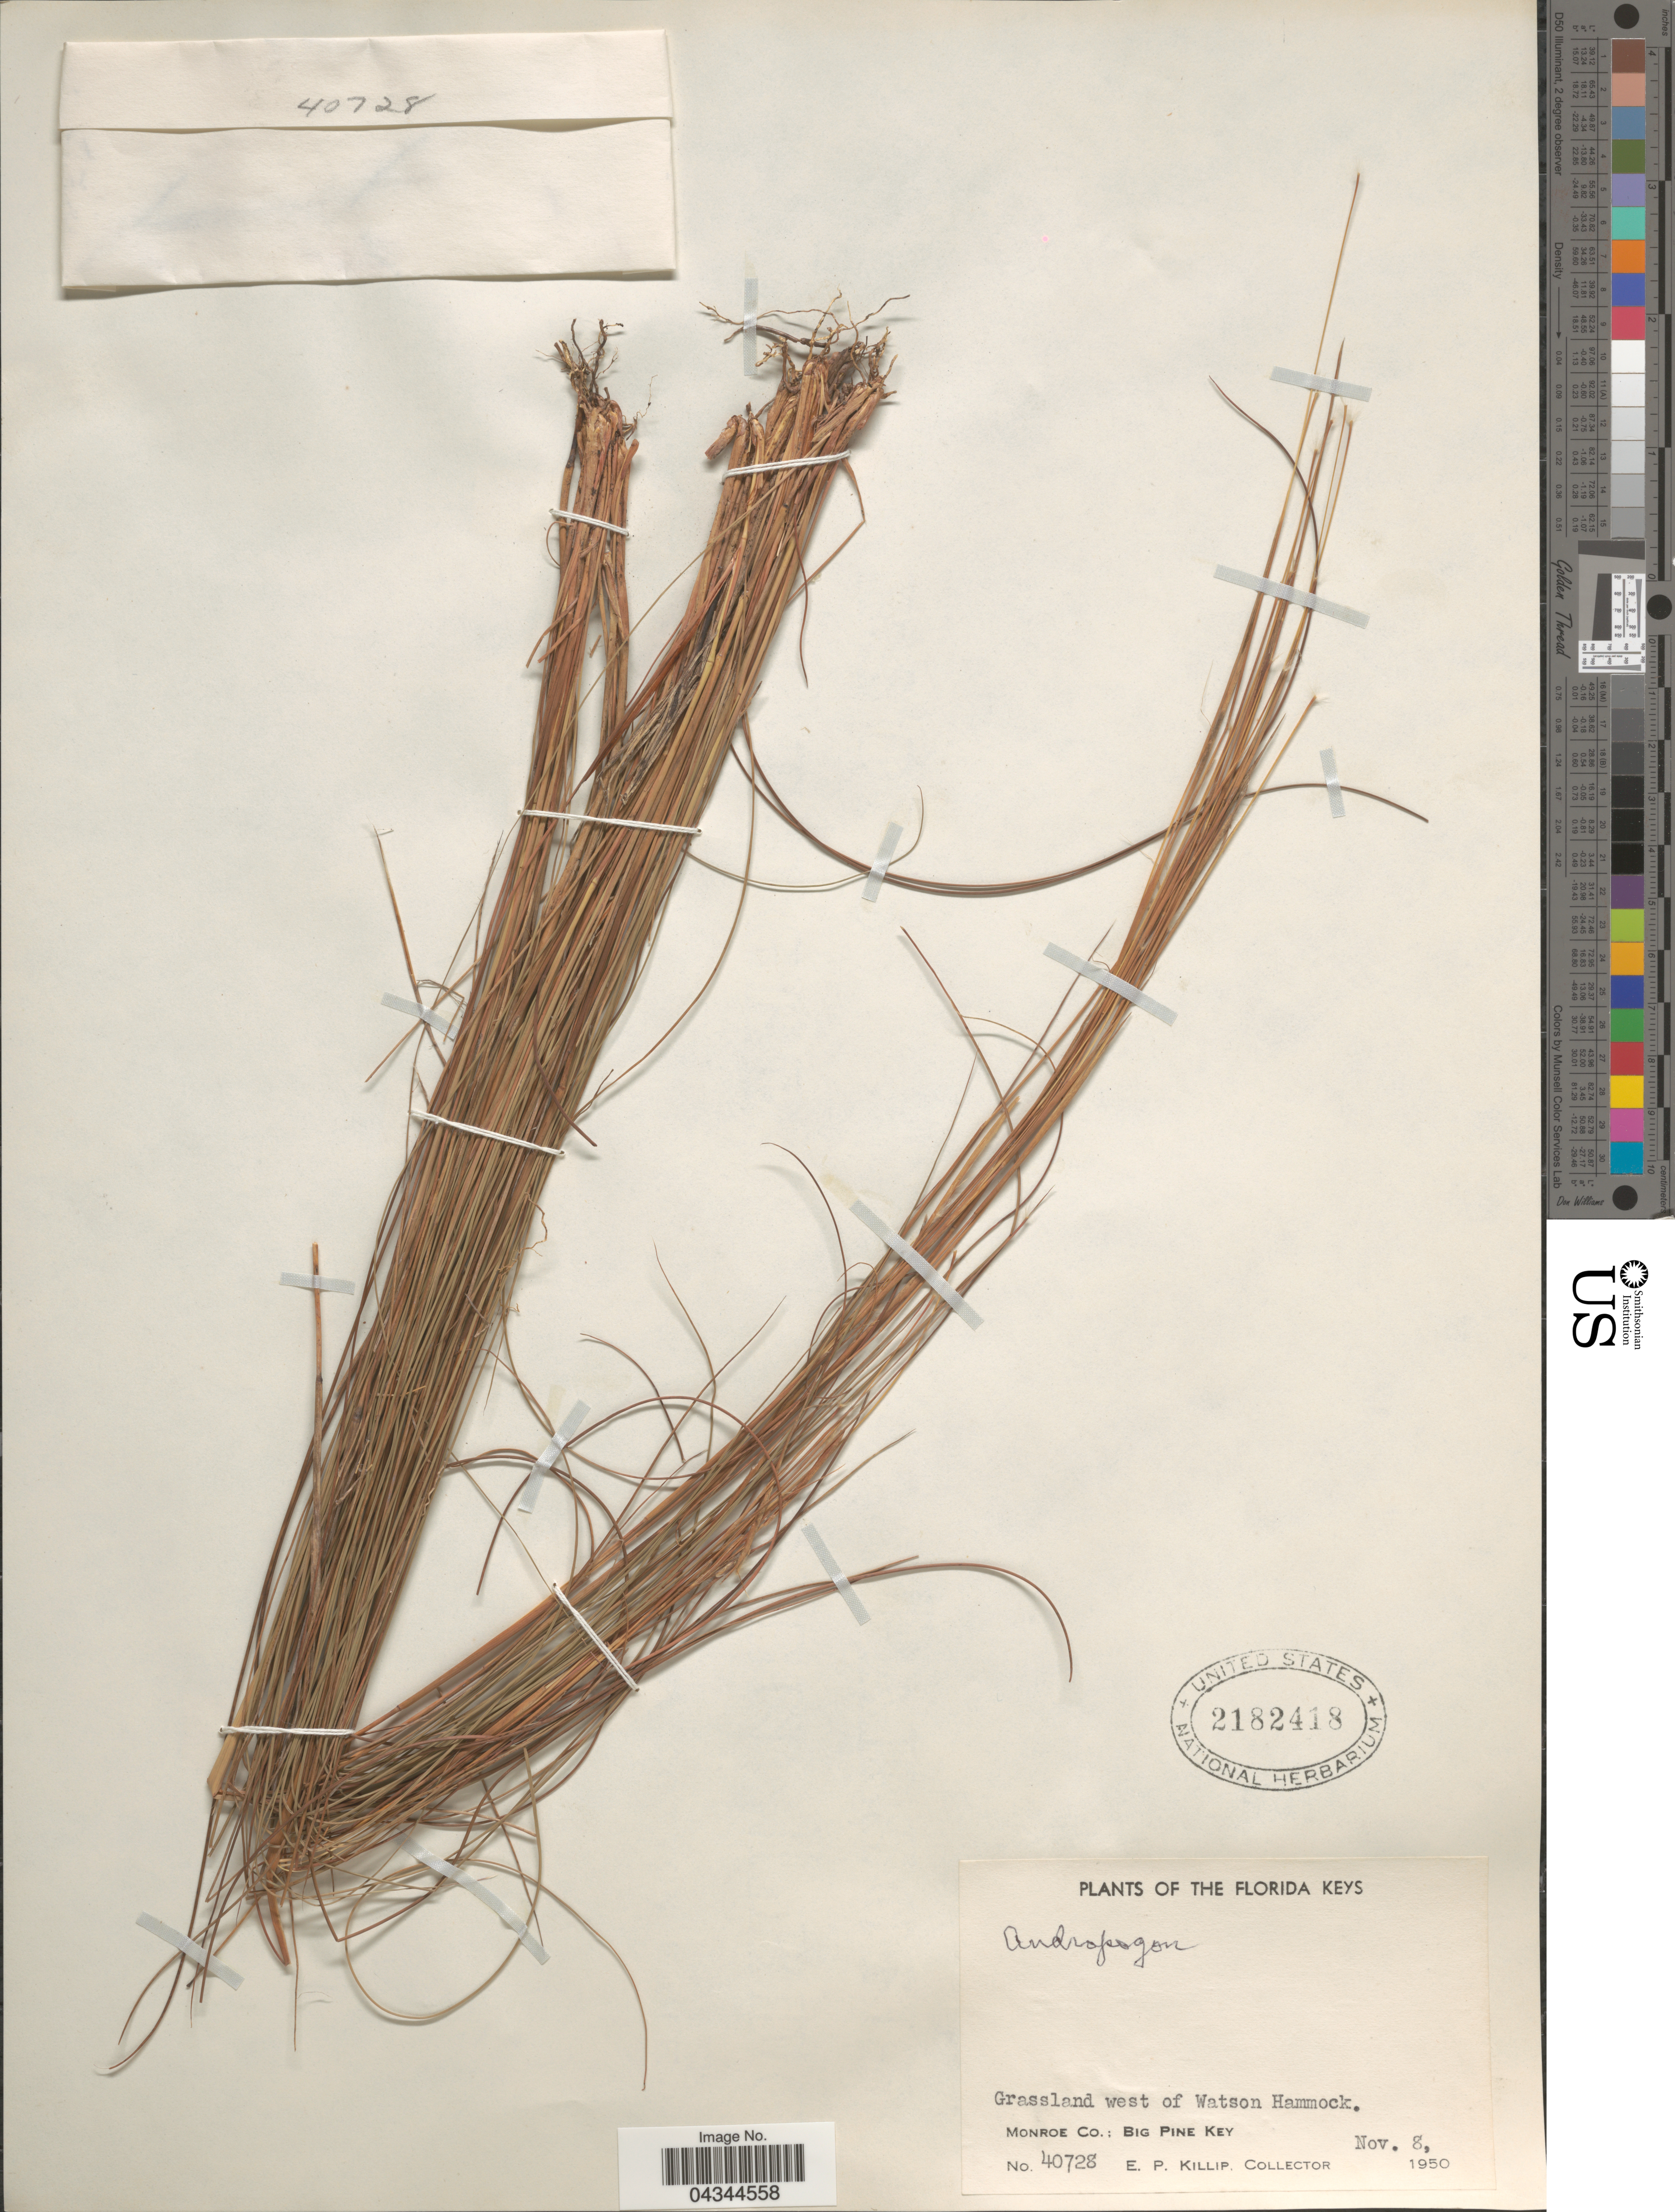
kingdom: Plantae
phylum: Tracheophyta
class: Liliopsida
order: Poales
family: Poaceae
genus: Andropogon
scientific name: Andropogon sp.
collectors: E. P. Killip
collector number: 40728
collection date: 1950-11-08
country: United States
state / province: Florida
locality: The Florida Keys. Grassland west of Watson Hammock. Monroe Co.: Big Pine Key.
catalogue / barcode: US 2182418